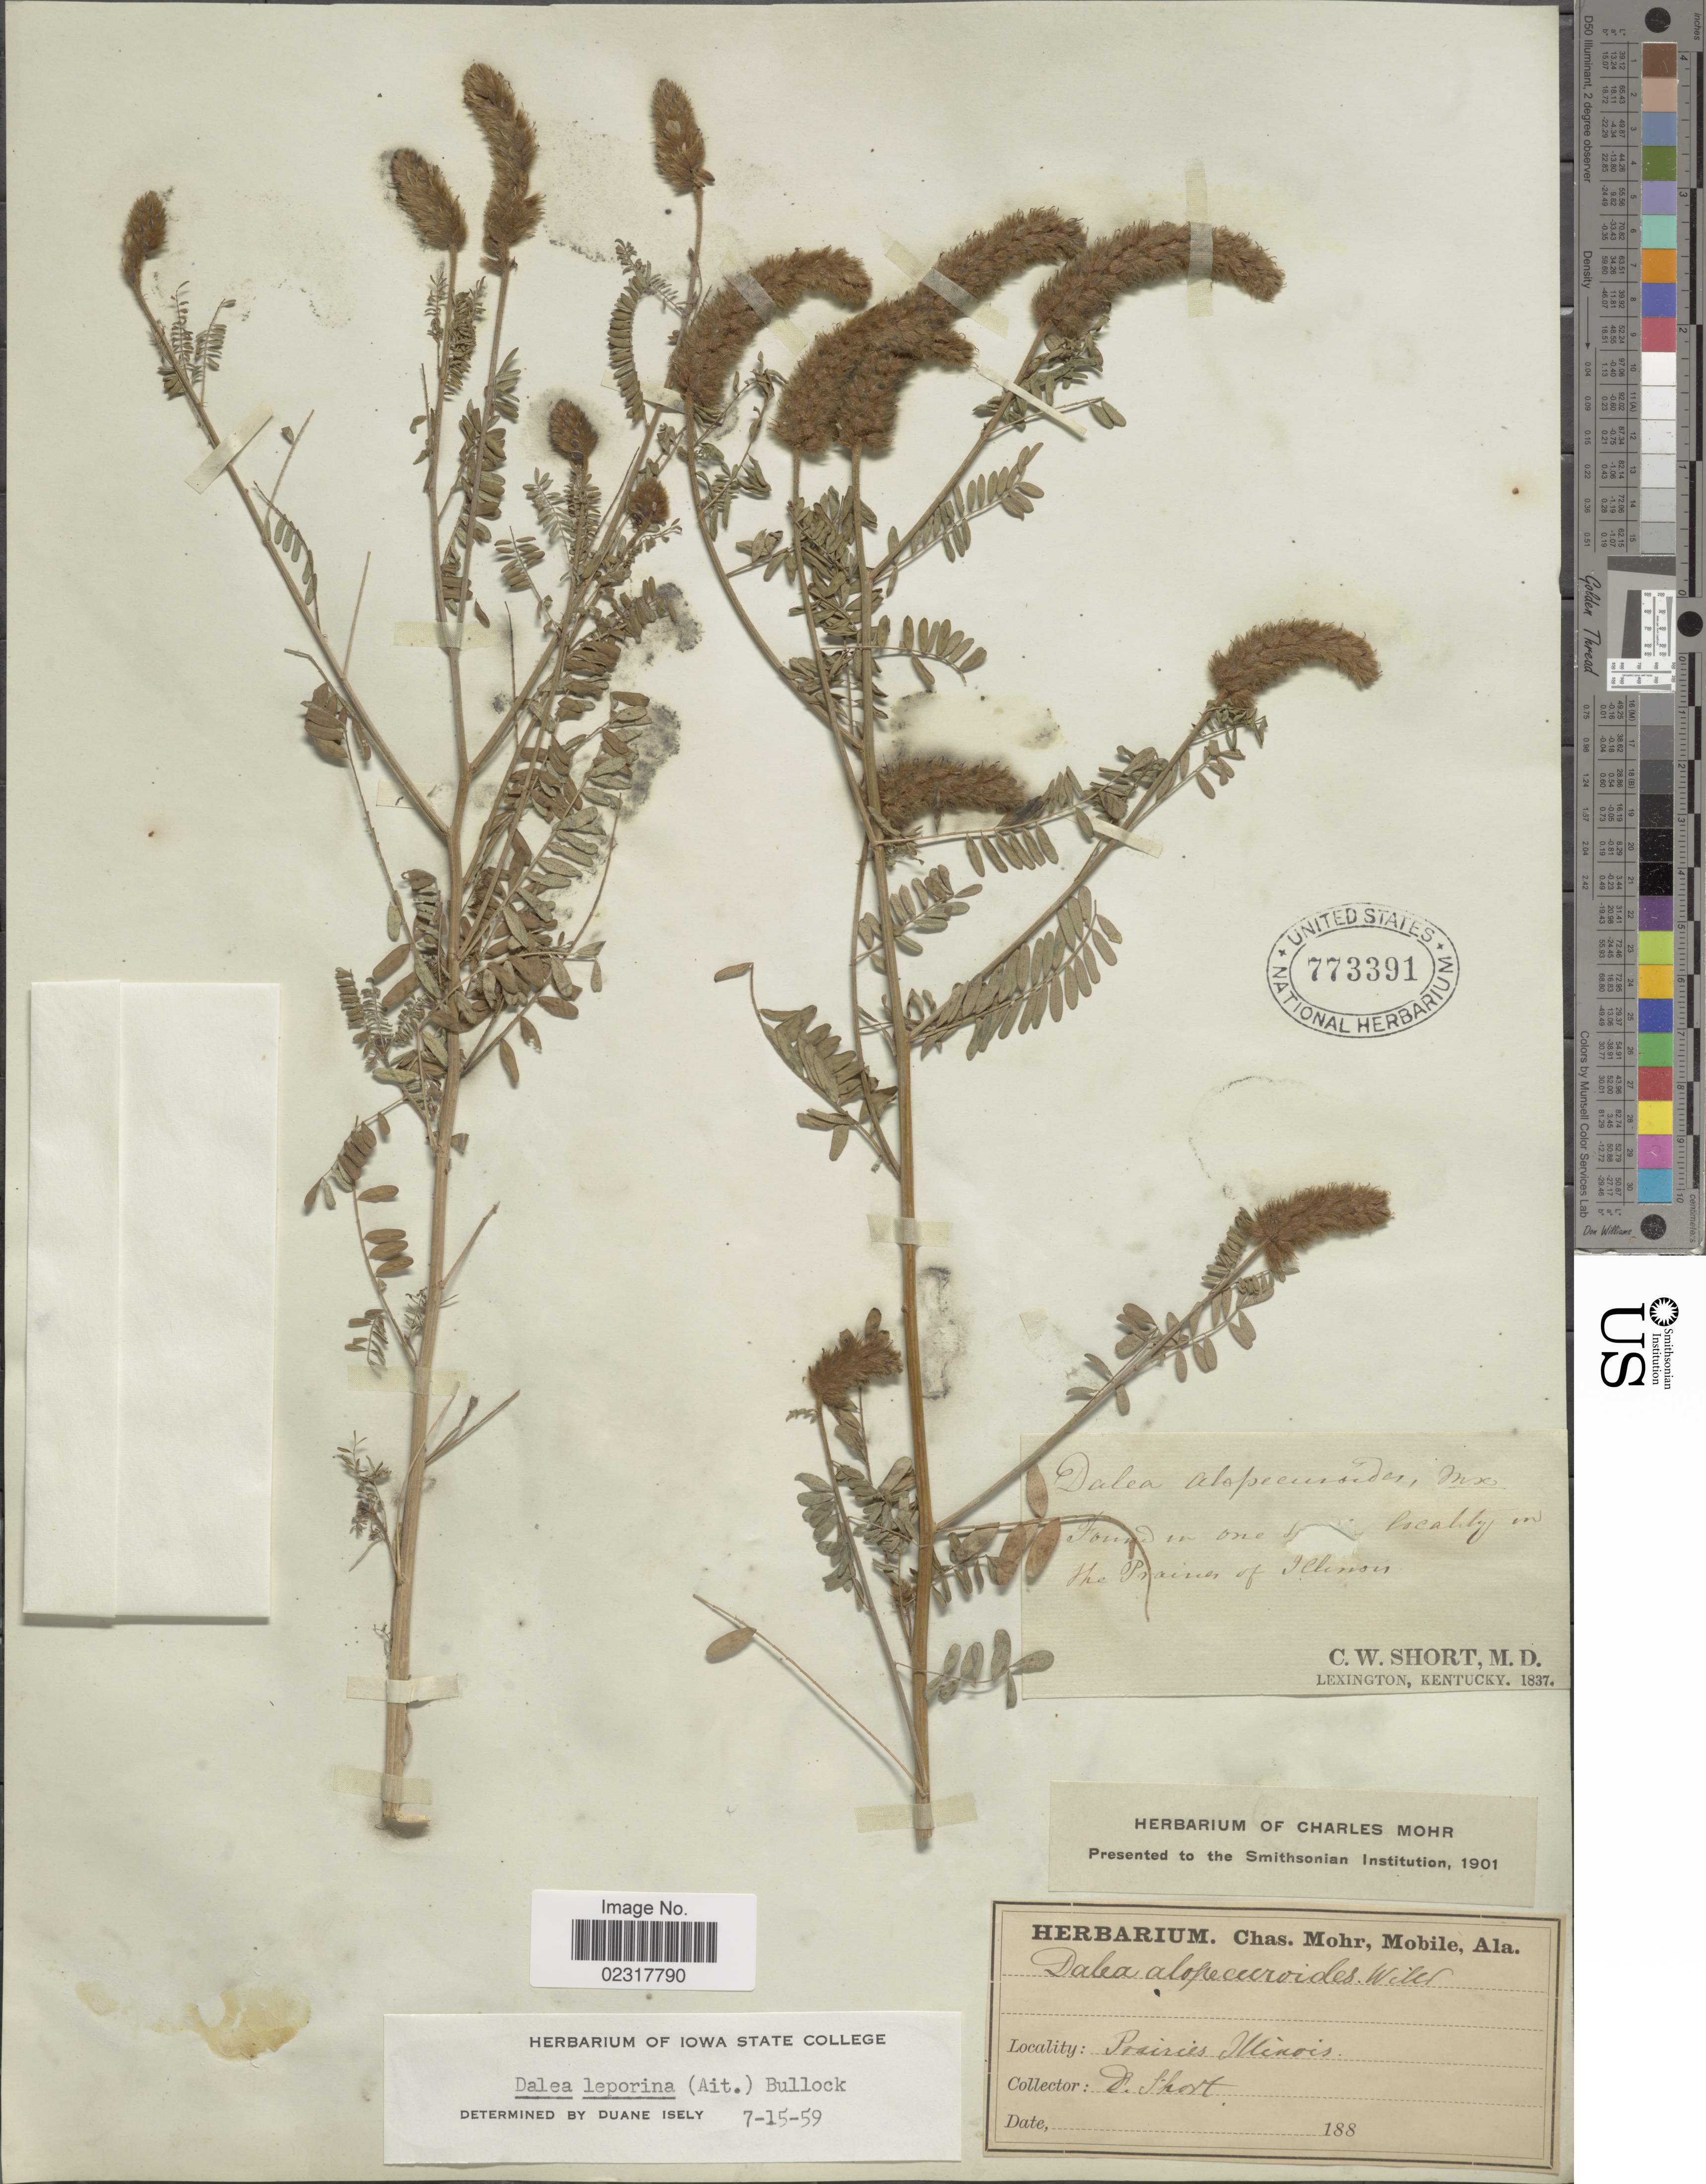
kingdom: Plantae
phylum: Tracheophyta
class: Magnoliopsida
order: Fabales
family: Fabaceae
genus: Dalea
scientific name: Dalea leporina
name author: (Aiton) Bullock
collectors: C. W. Short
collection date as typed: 188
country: United States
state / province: Illinois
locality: Prairies Illinois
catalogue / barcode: US 773391